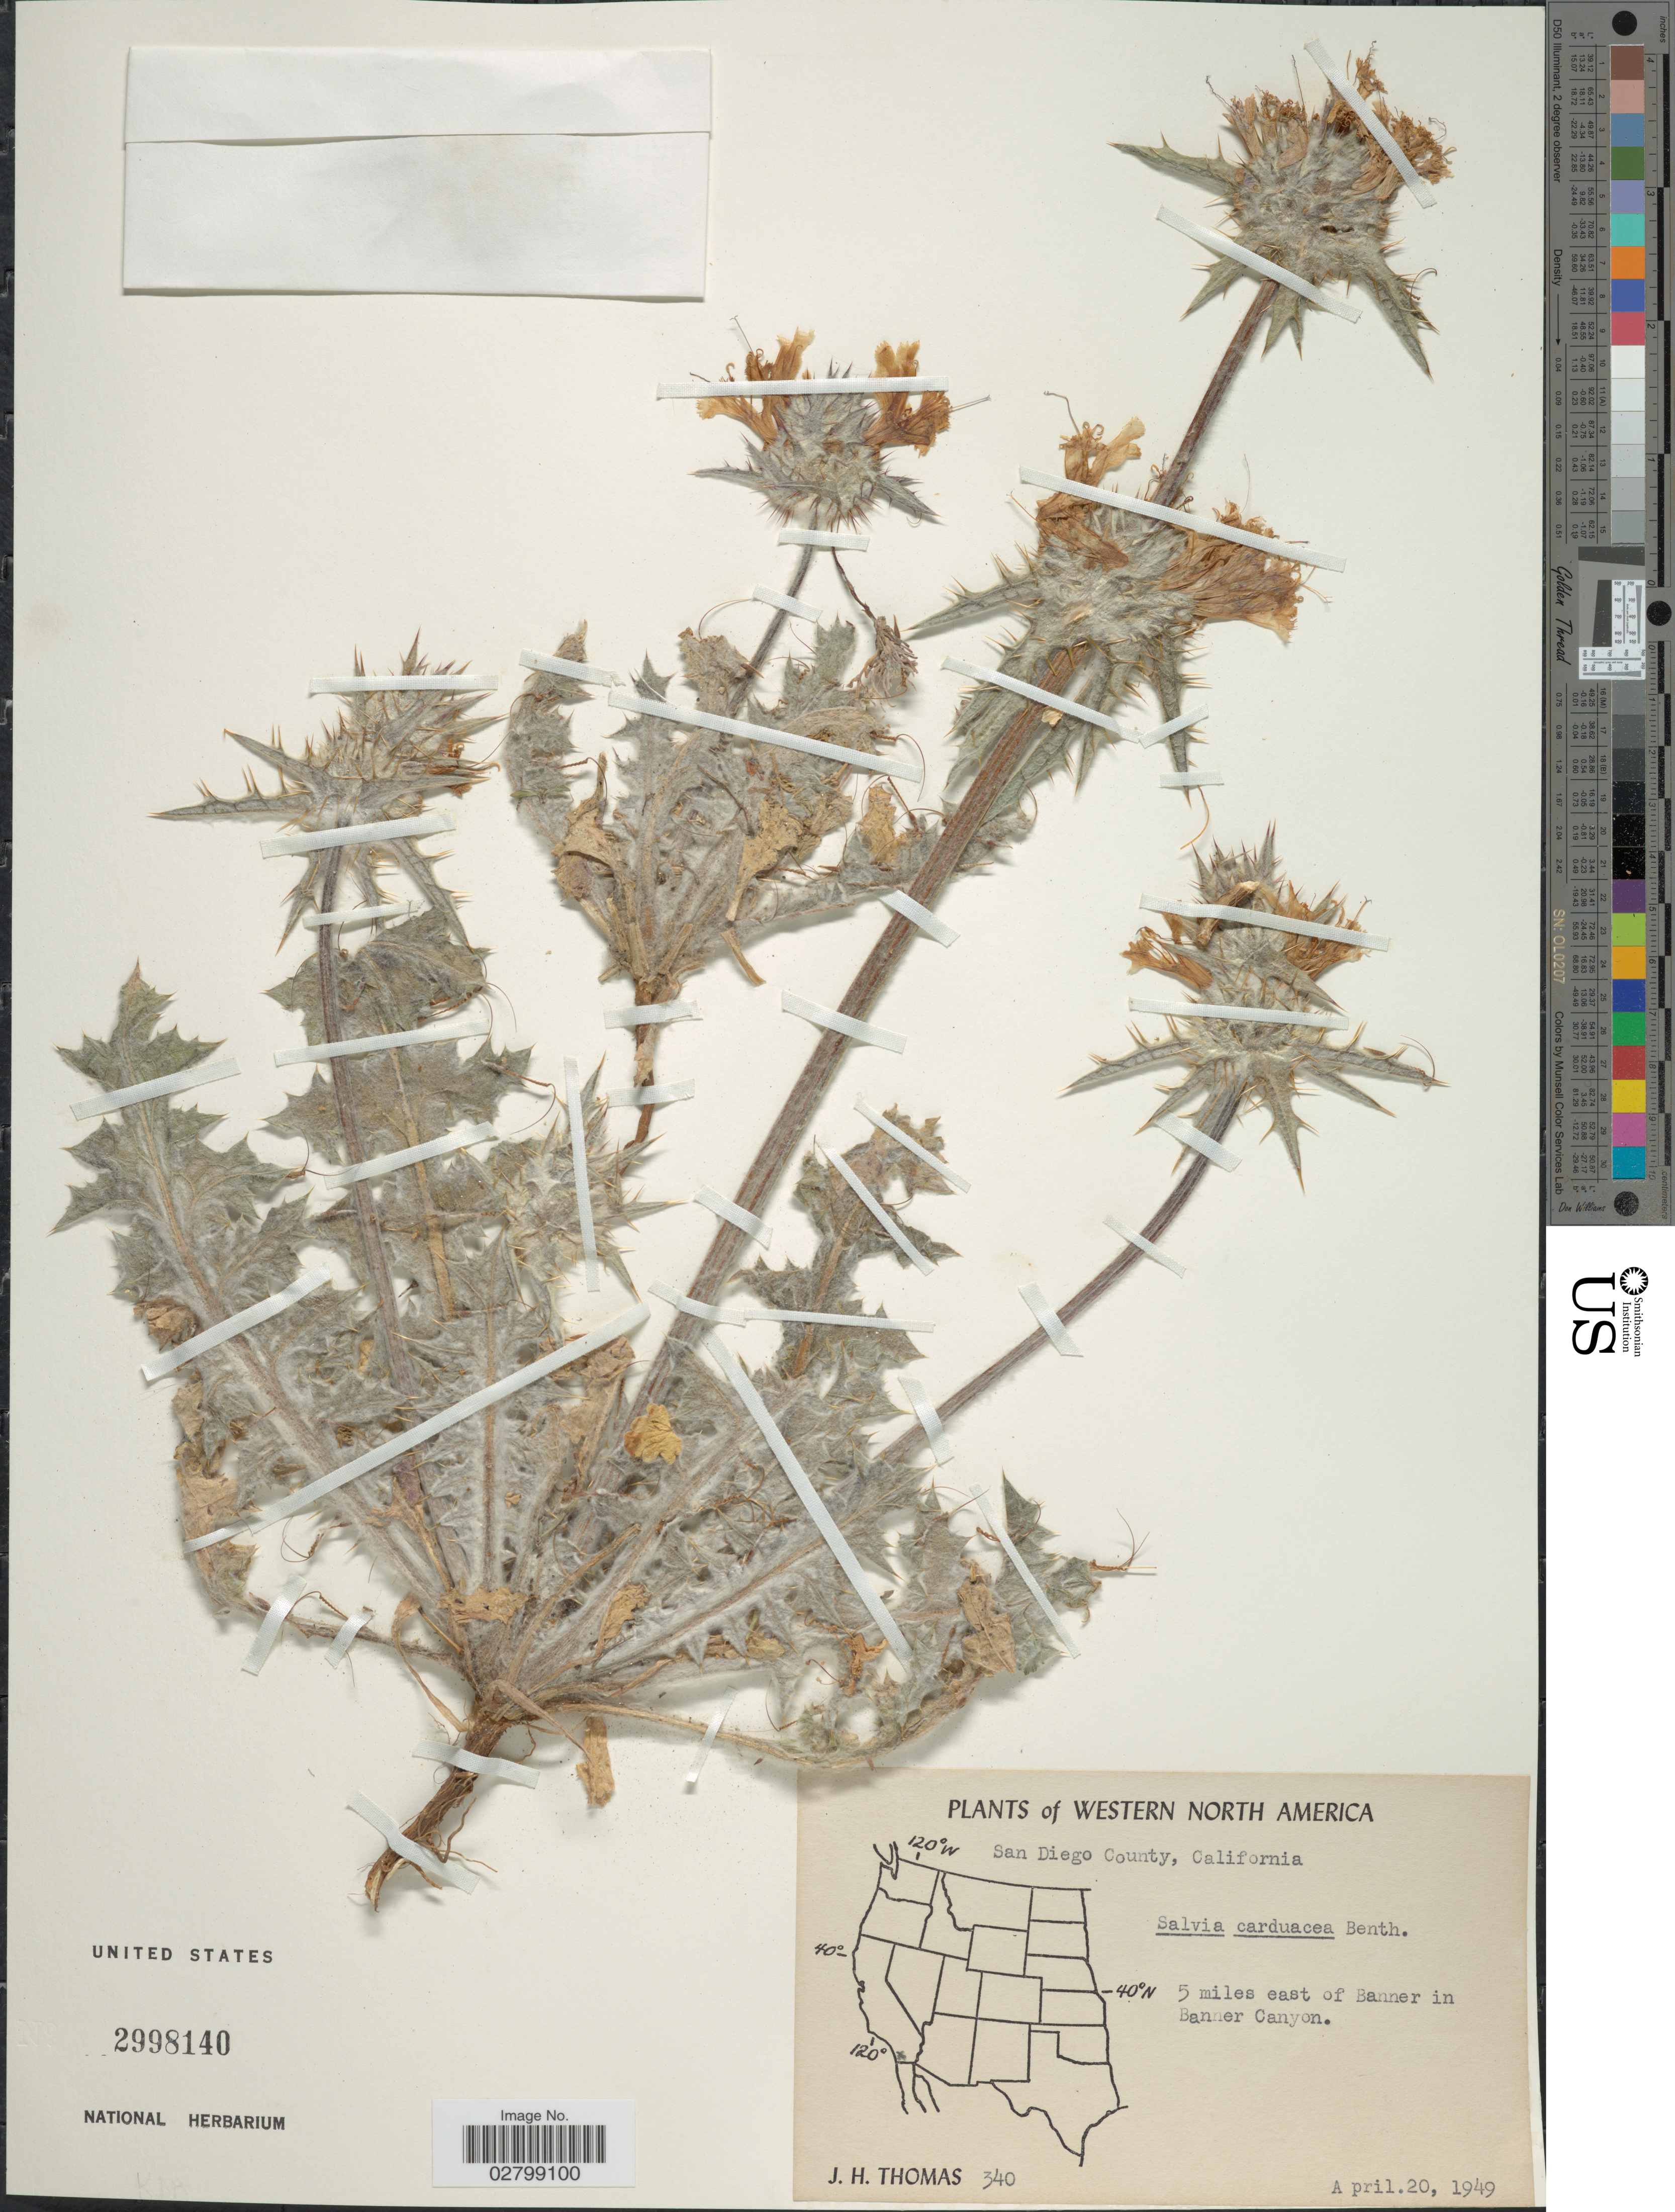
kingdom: Plantae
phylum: Tracheophyta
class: Magnoliopsida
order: Lamiales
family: Lamiaceae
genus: Salvia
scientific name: Salvia carduacea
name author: Benth.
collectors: J. H. Thomas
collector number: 340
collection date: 1949-04-20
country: United States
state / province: California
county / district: San Diego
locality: Western North America. San Diego County, 5 miles east of Banner in Banner Canyon.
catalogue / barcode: US 2998140